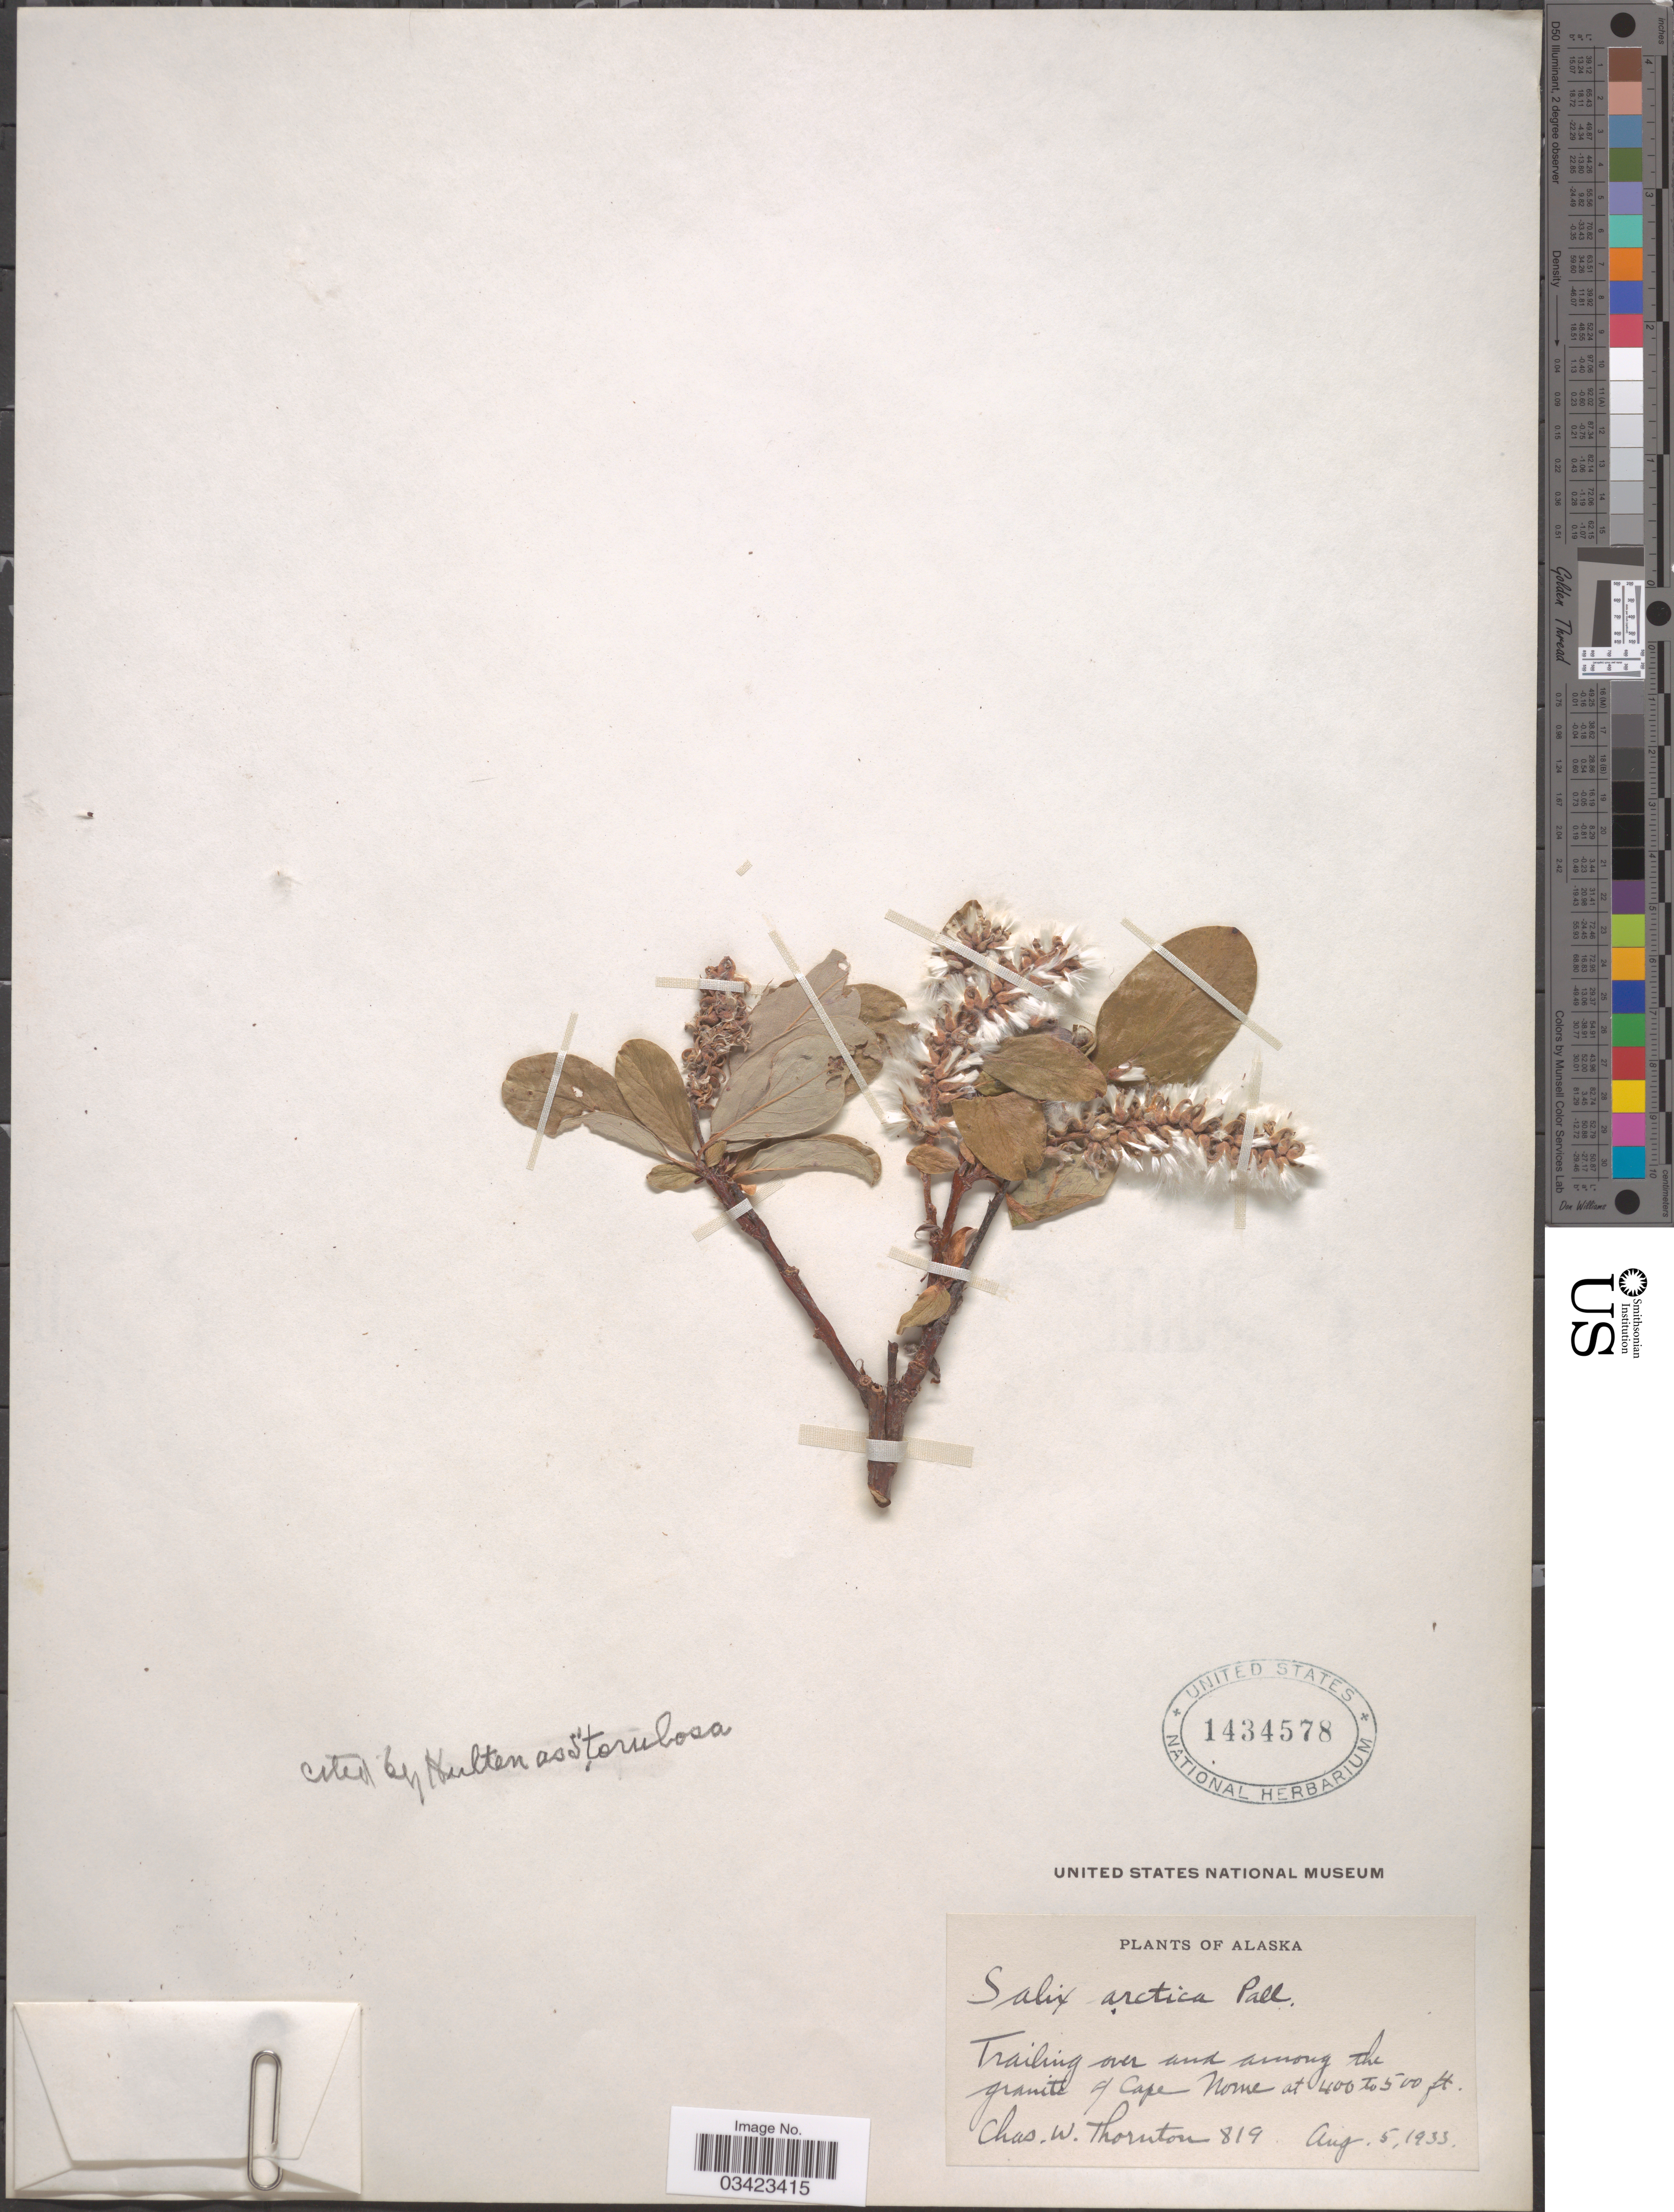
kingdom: Plantae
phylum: Tracheophyta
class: Magnoliopsida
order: Malpighiales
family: Salicaceae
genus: Salix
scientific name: Salix arctica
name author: Pall.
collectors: C. Thornton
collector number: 819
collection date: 1933-08-05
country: United States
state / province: Alaska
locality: Trailing over and among the granite of Cape Nome.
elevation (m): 122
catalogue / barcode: US 1434578